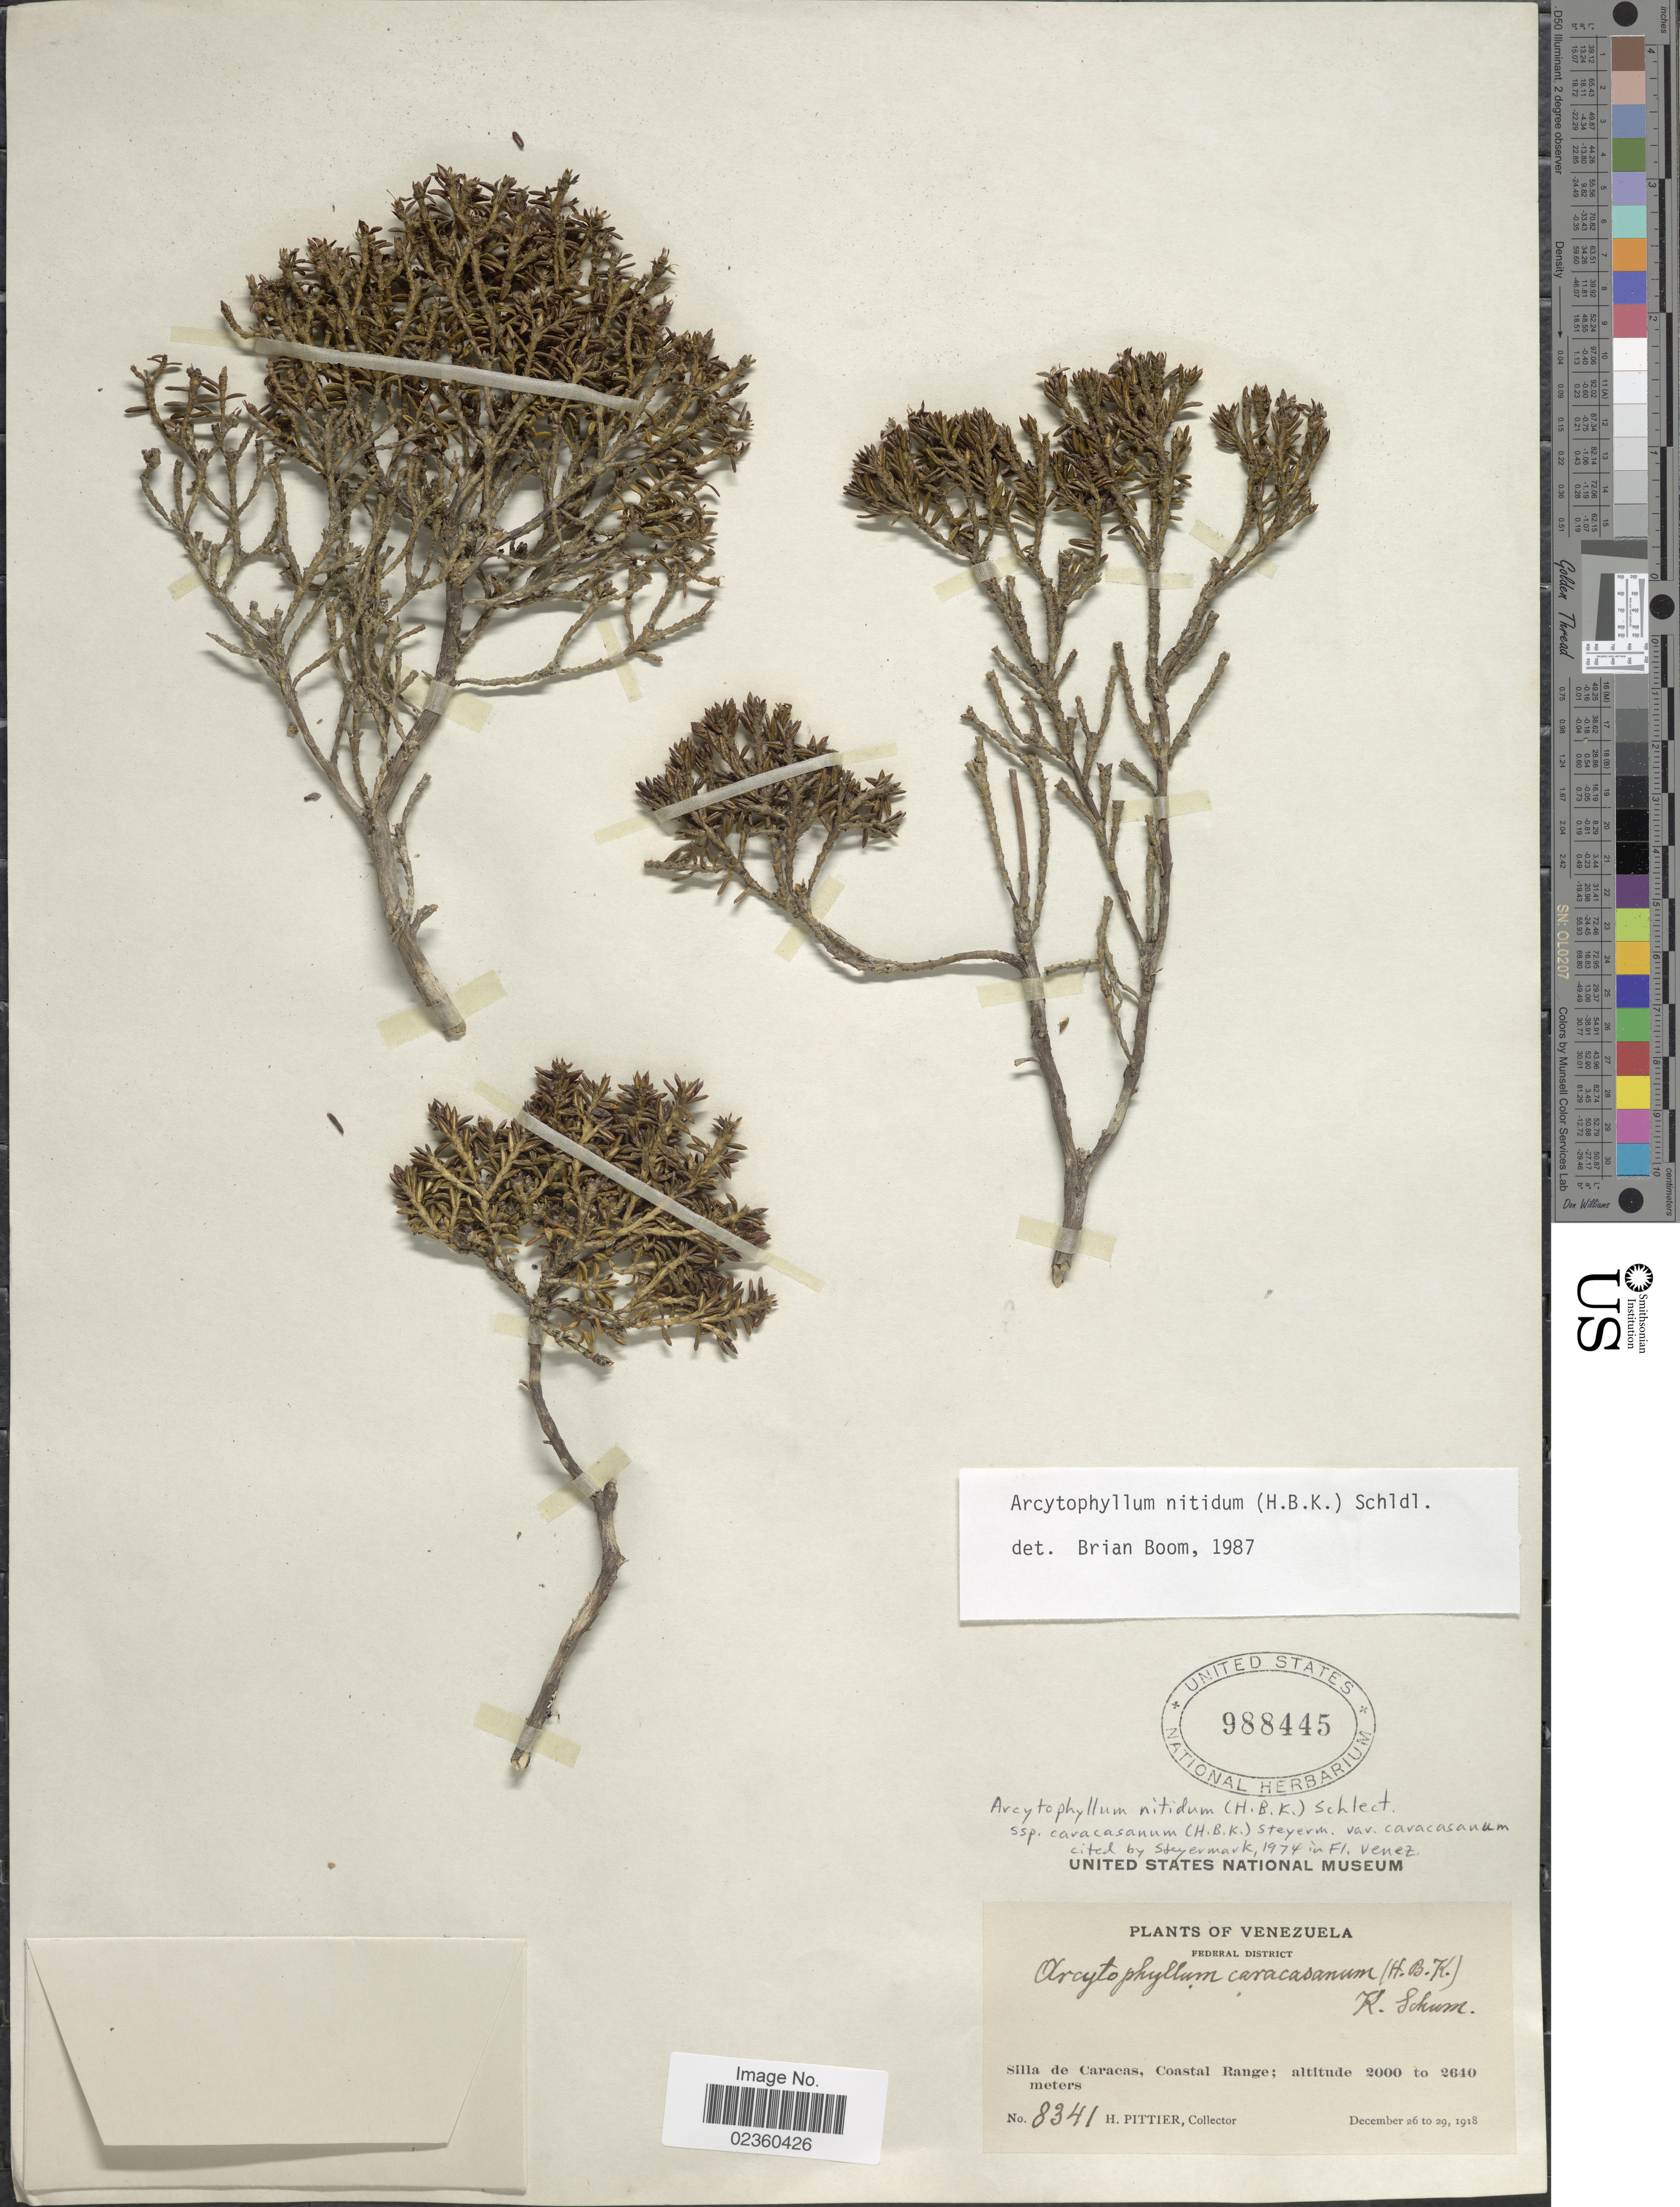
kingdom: Plantae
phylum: Tracheophyta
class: Magnoliopsida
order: Gentianales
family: Rubiaceae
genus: Arcytophyllum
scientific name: Arcytophyllum nitidum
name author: (Kunth) Schltdl.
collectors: H. F. Pittier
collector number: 8341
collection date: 1918-12-26/1918-12-29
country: Venezuela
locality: Federal District, Sila de Caracas, Coastal Range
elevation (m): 2000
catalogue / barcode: US 988445